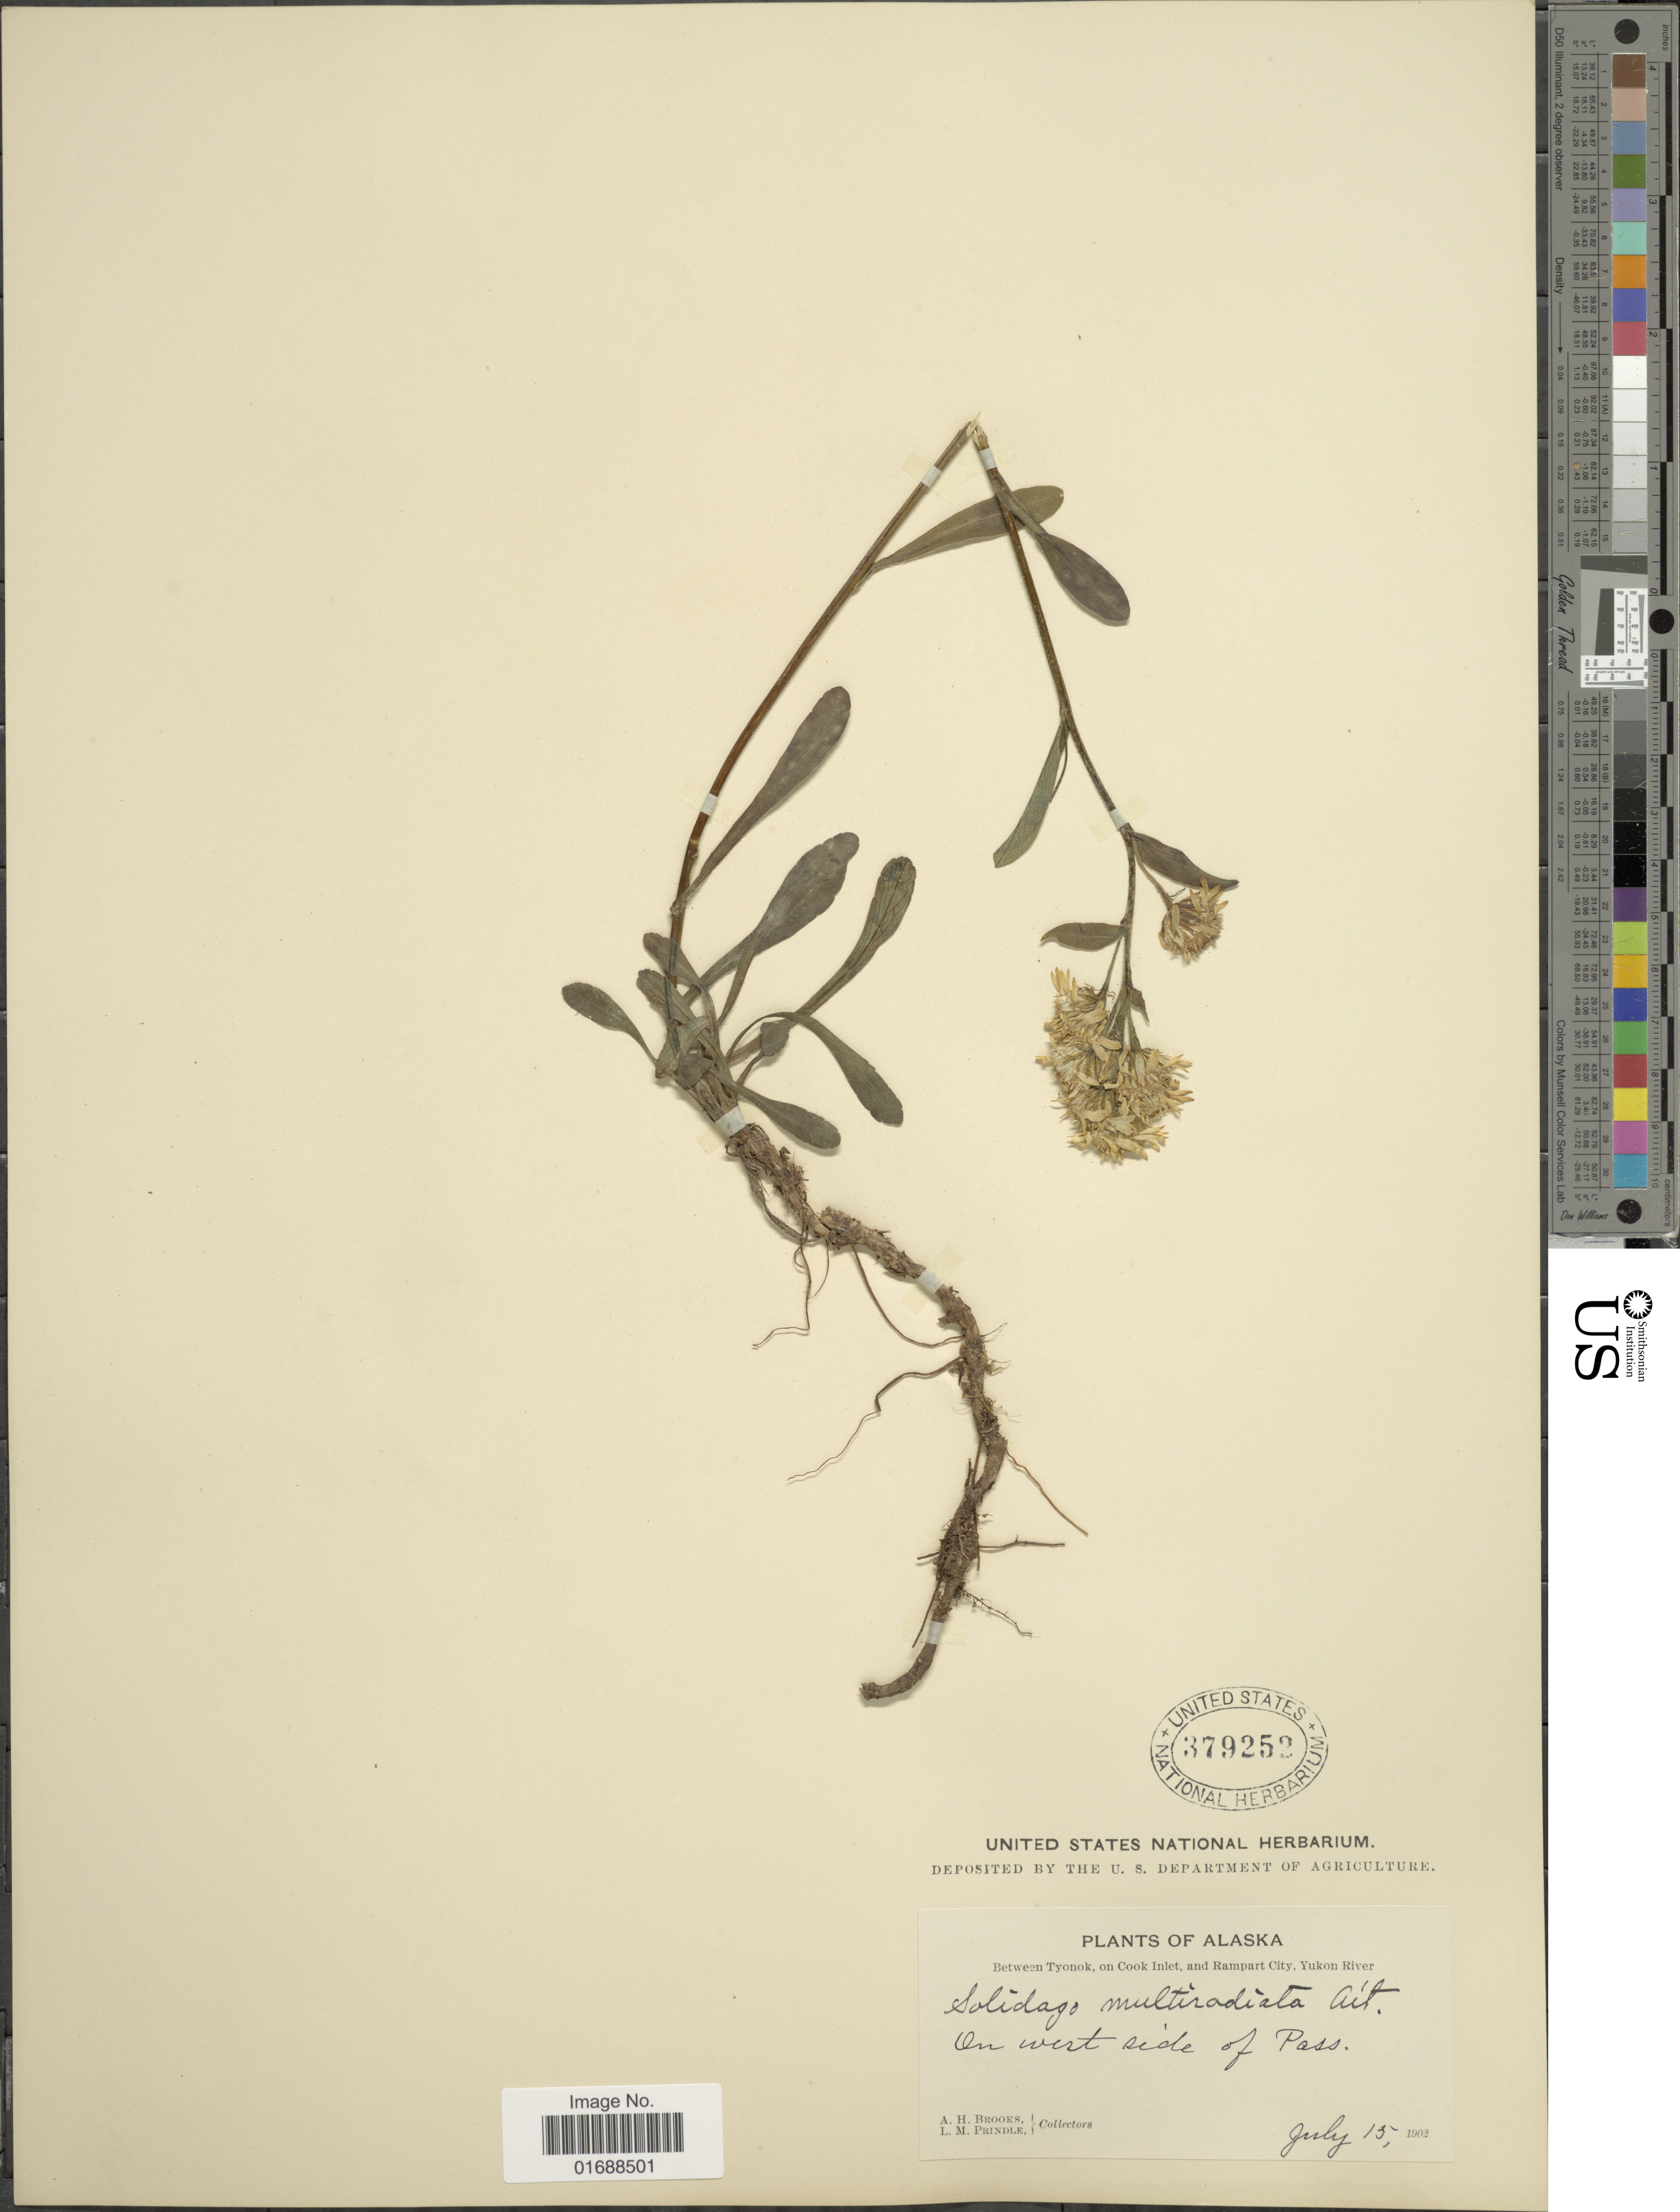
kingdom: Plantae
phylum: Tracheophyta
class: Magnoliopsida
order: Asterales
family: Asteraceae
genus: Solidago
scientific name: Solidago multiradiata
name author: Aiton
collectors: A. Brooks & L. Prindle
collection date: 1902-07-15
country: United States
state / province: Alaska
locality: Between Tyonok, on Cook Inlet, and Rampart City, Yukon River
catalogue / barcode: US 379252